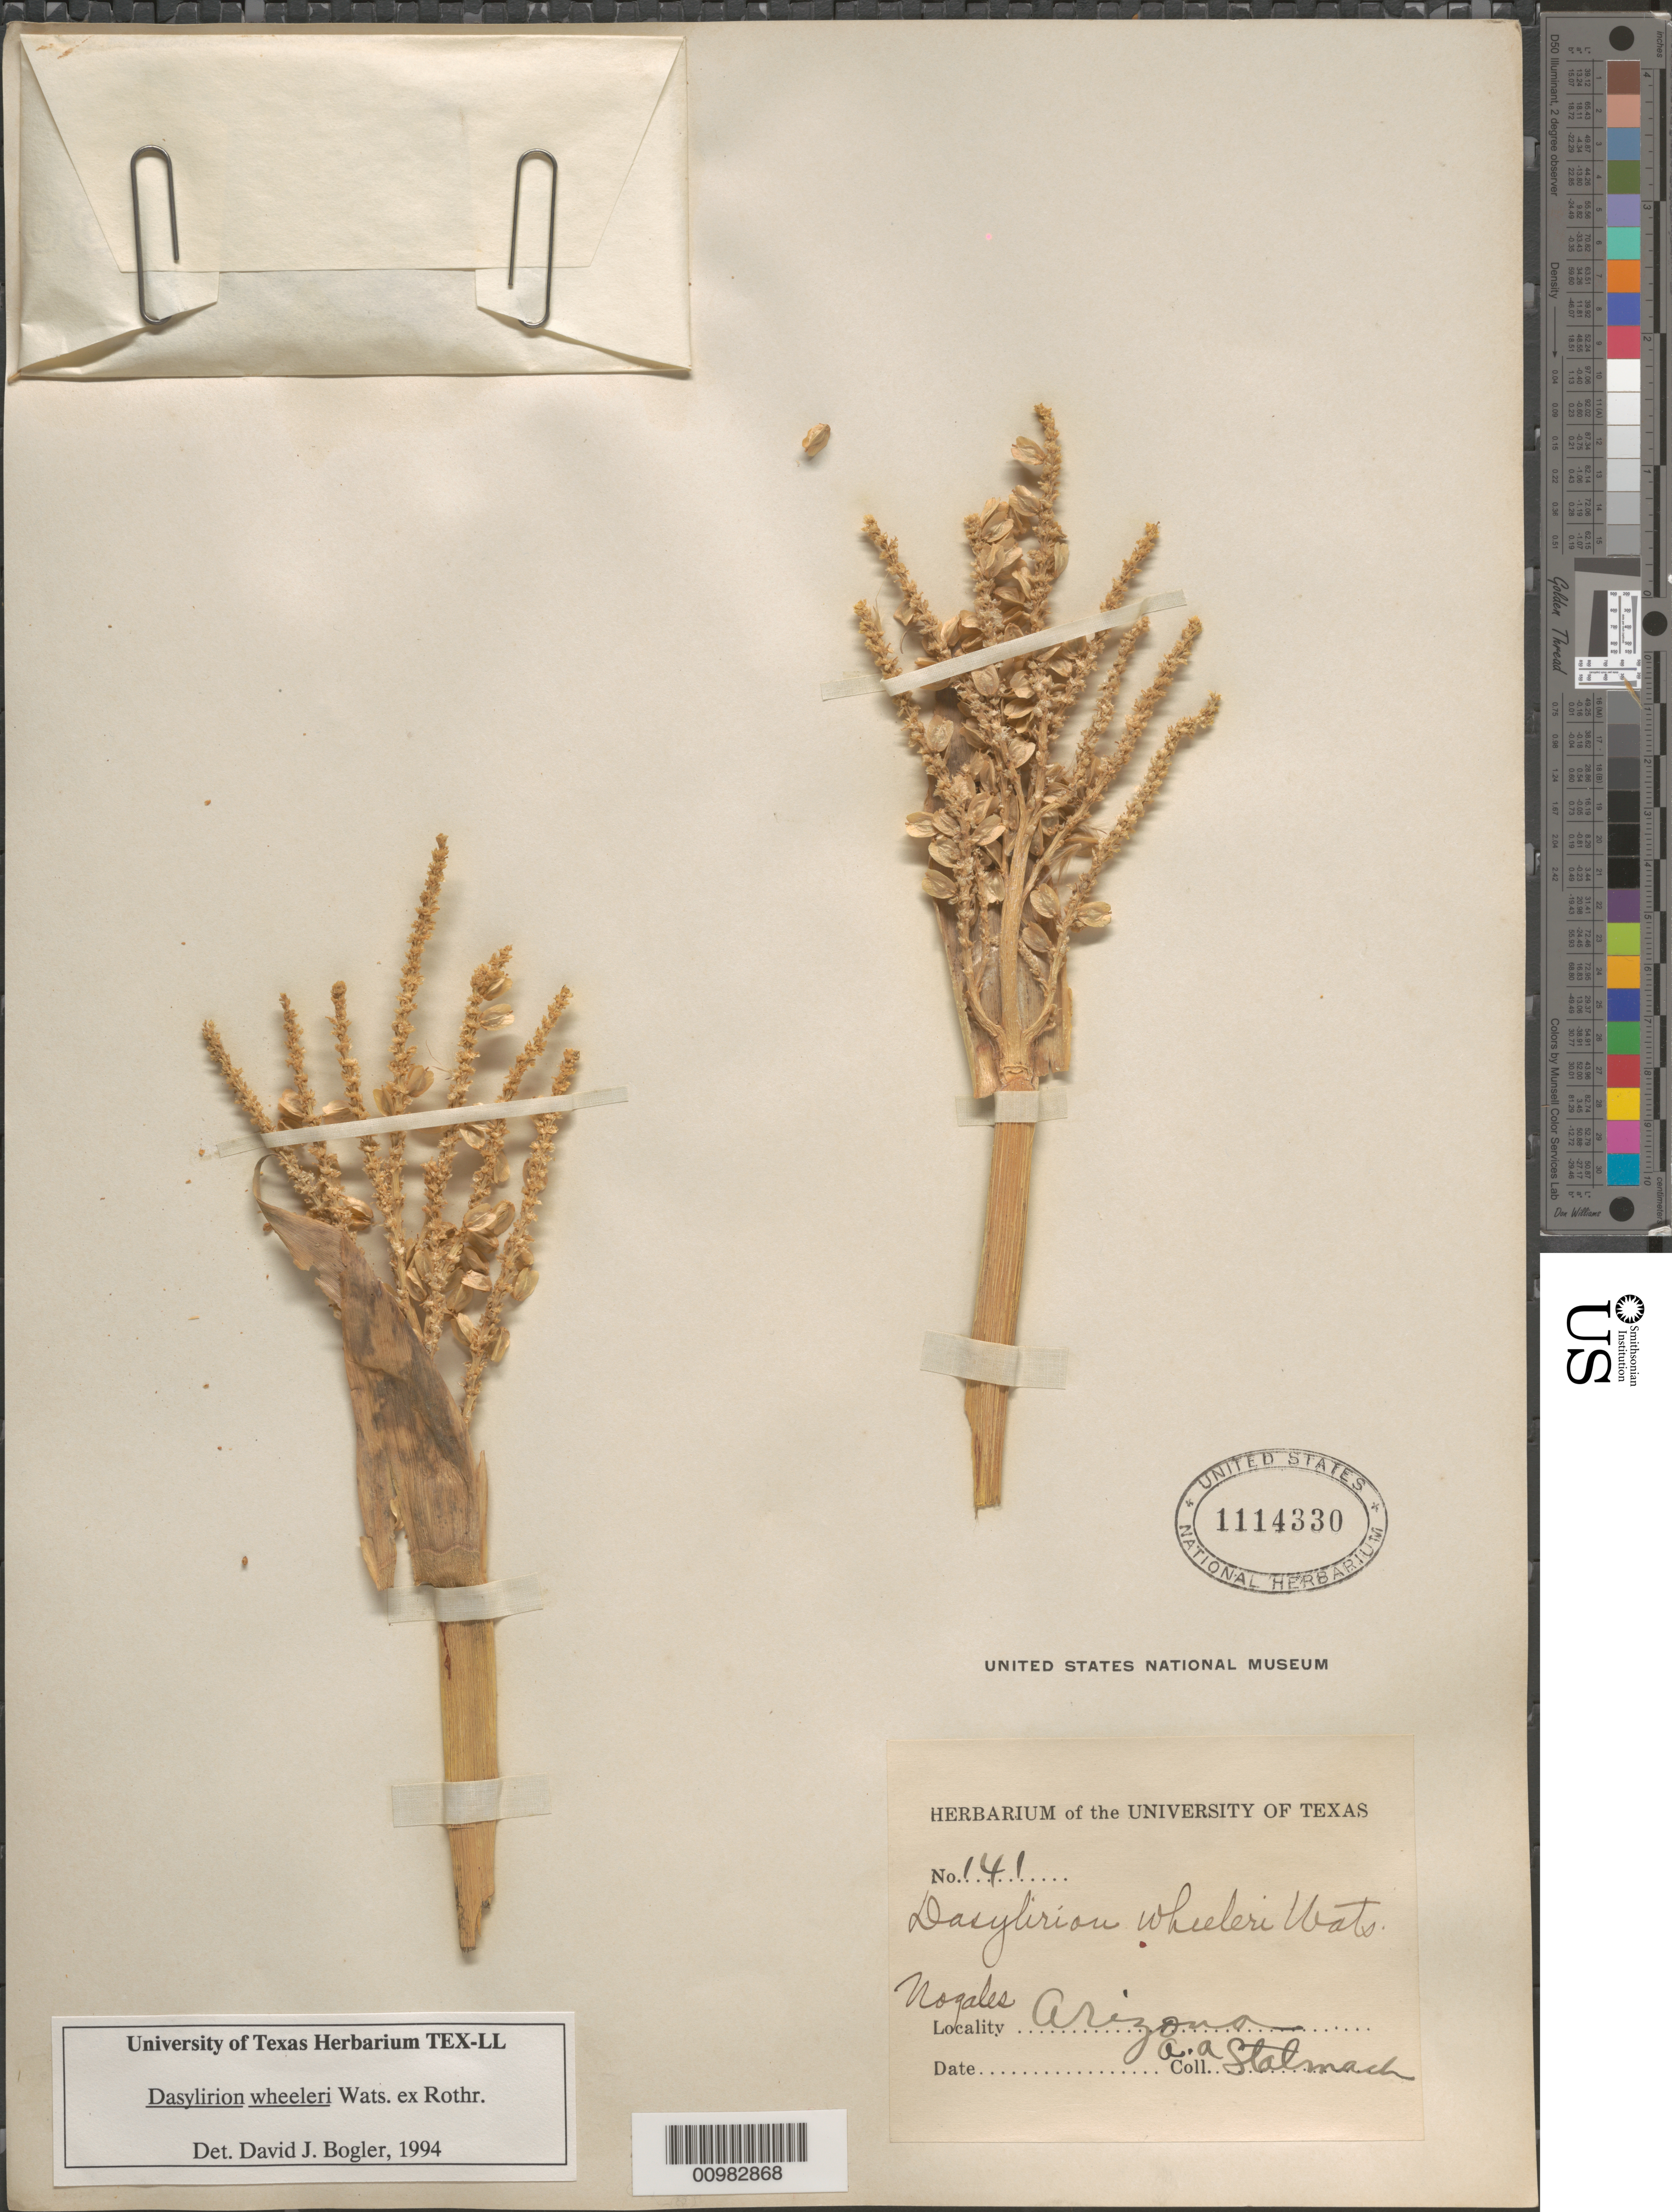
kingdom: Plantae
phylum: Tracheophyta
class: Liliopsida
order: Asparagales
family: Asparagaceae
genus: Dasylirion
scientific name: Dasylirion wheeleri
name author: S. Watson ex Rothr.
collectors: A. Stahmach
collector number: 141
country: United States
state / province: Arizona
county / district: Santa Cruz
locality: Nogales.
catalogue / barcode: US 1114330